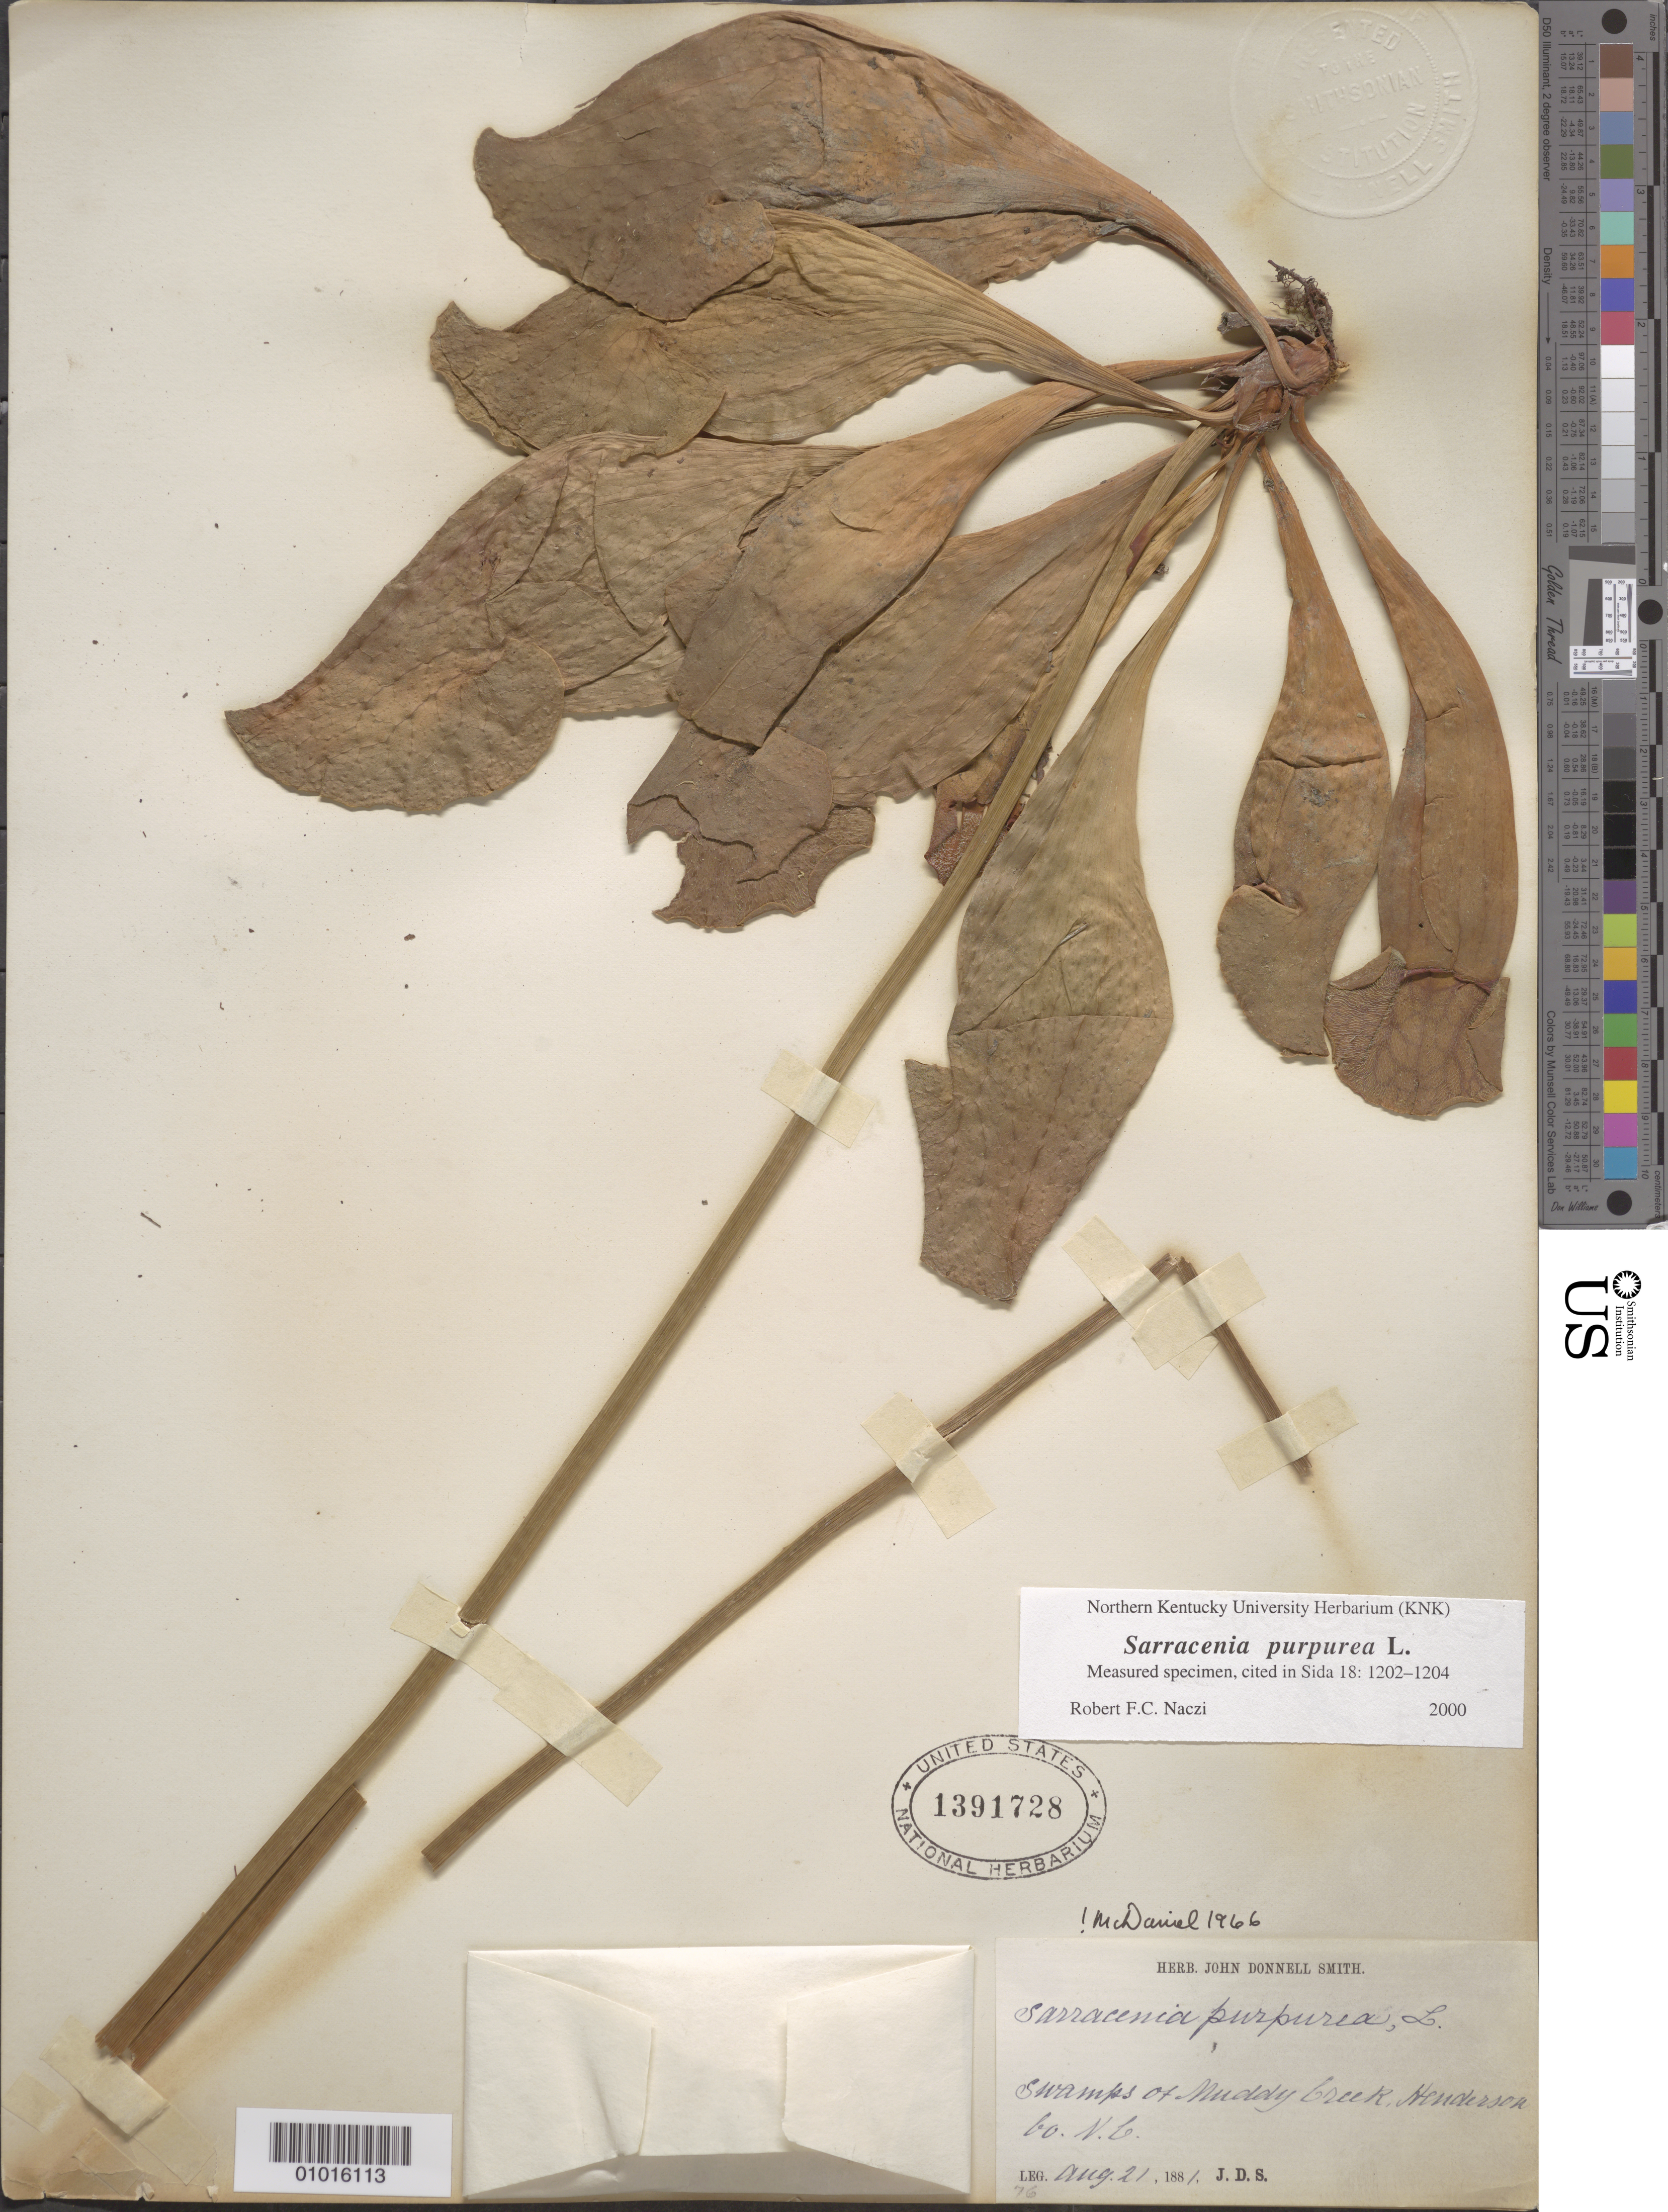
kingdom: Plantae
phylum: Tracheophyta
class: Magnoliopsida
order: Ericales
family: Sarraceniaceae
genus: Sarracenia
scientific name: Sarracenia purpurea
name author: L.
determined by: Naczi, R. F. C.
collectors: ex Herb. John Donnell Smith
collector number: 76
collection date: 1881-08-21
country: United States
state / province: North Carolina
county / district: Henderson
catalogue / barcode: US 1391728